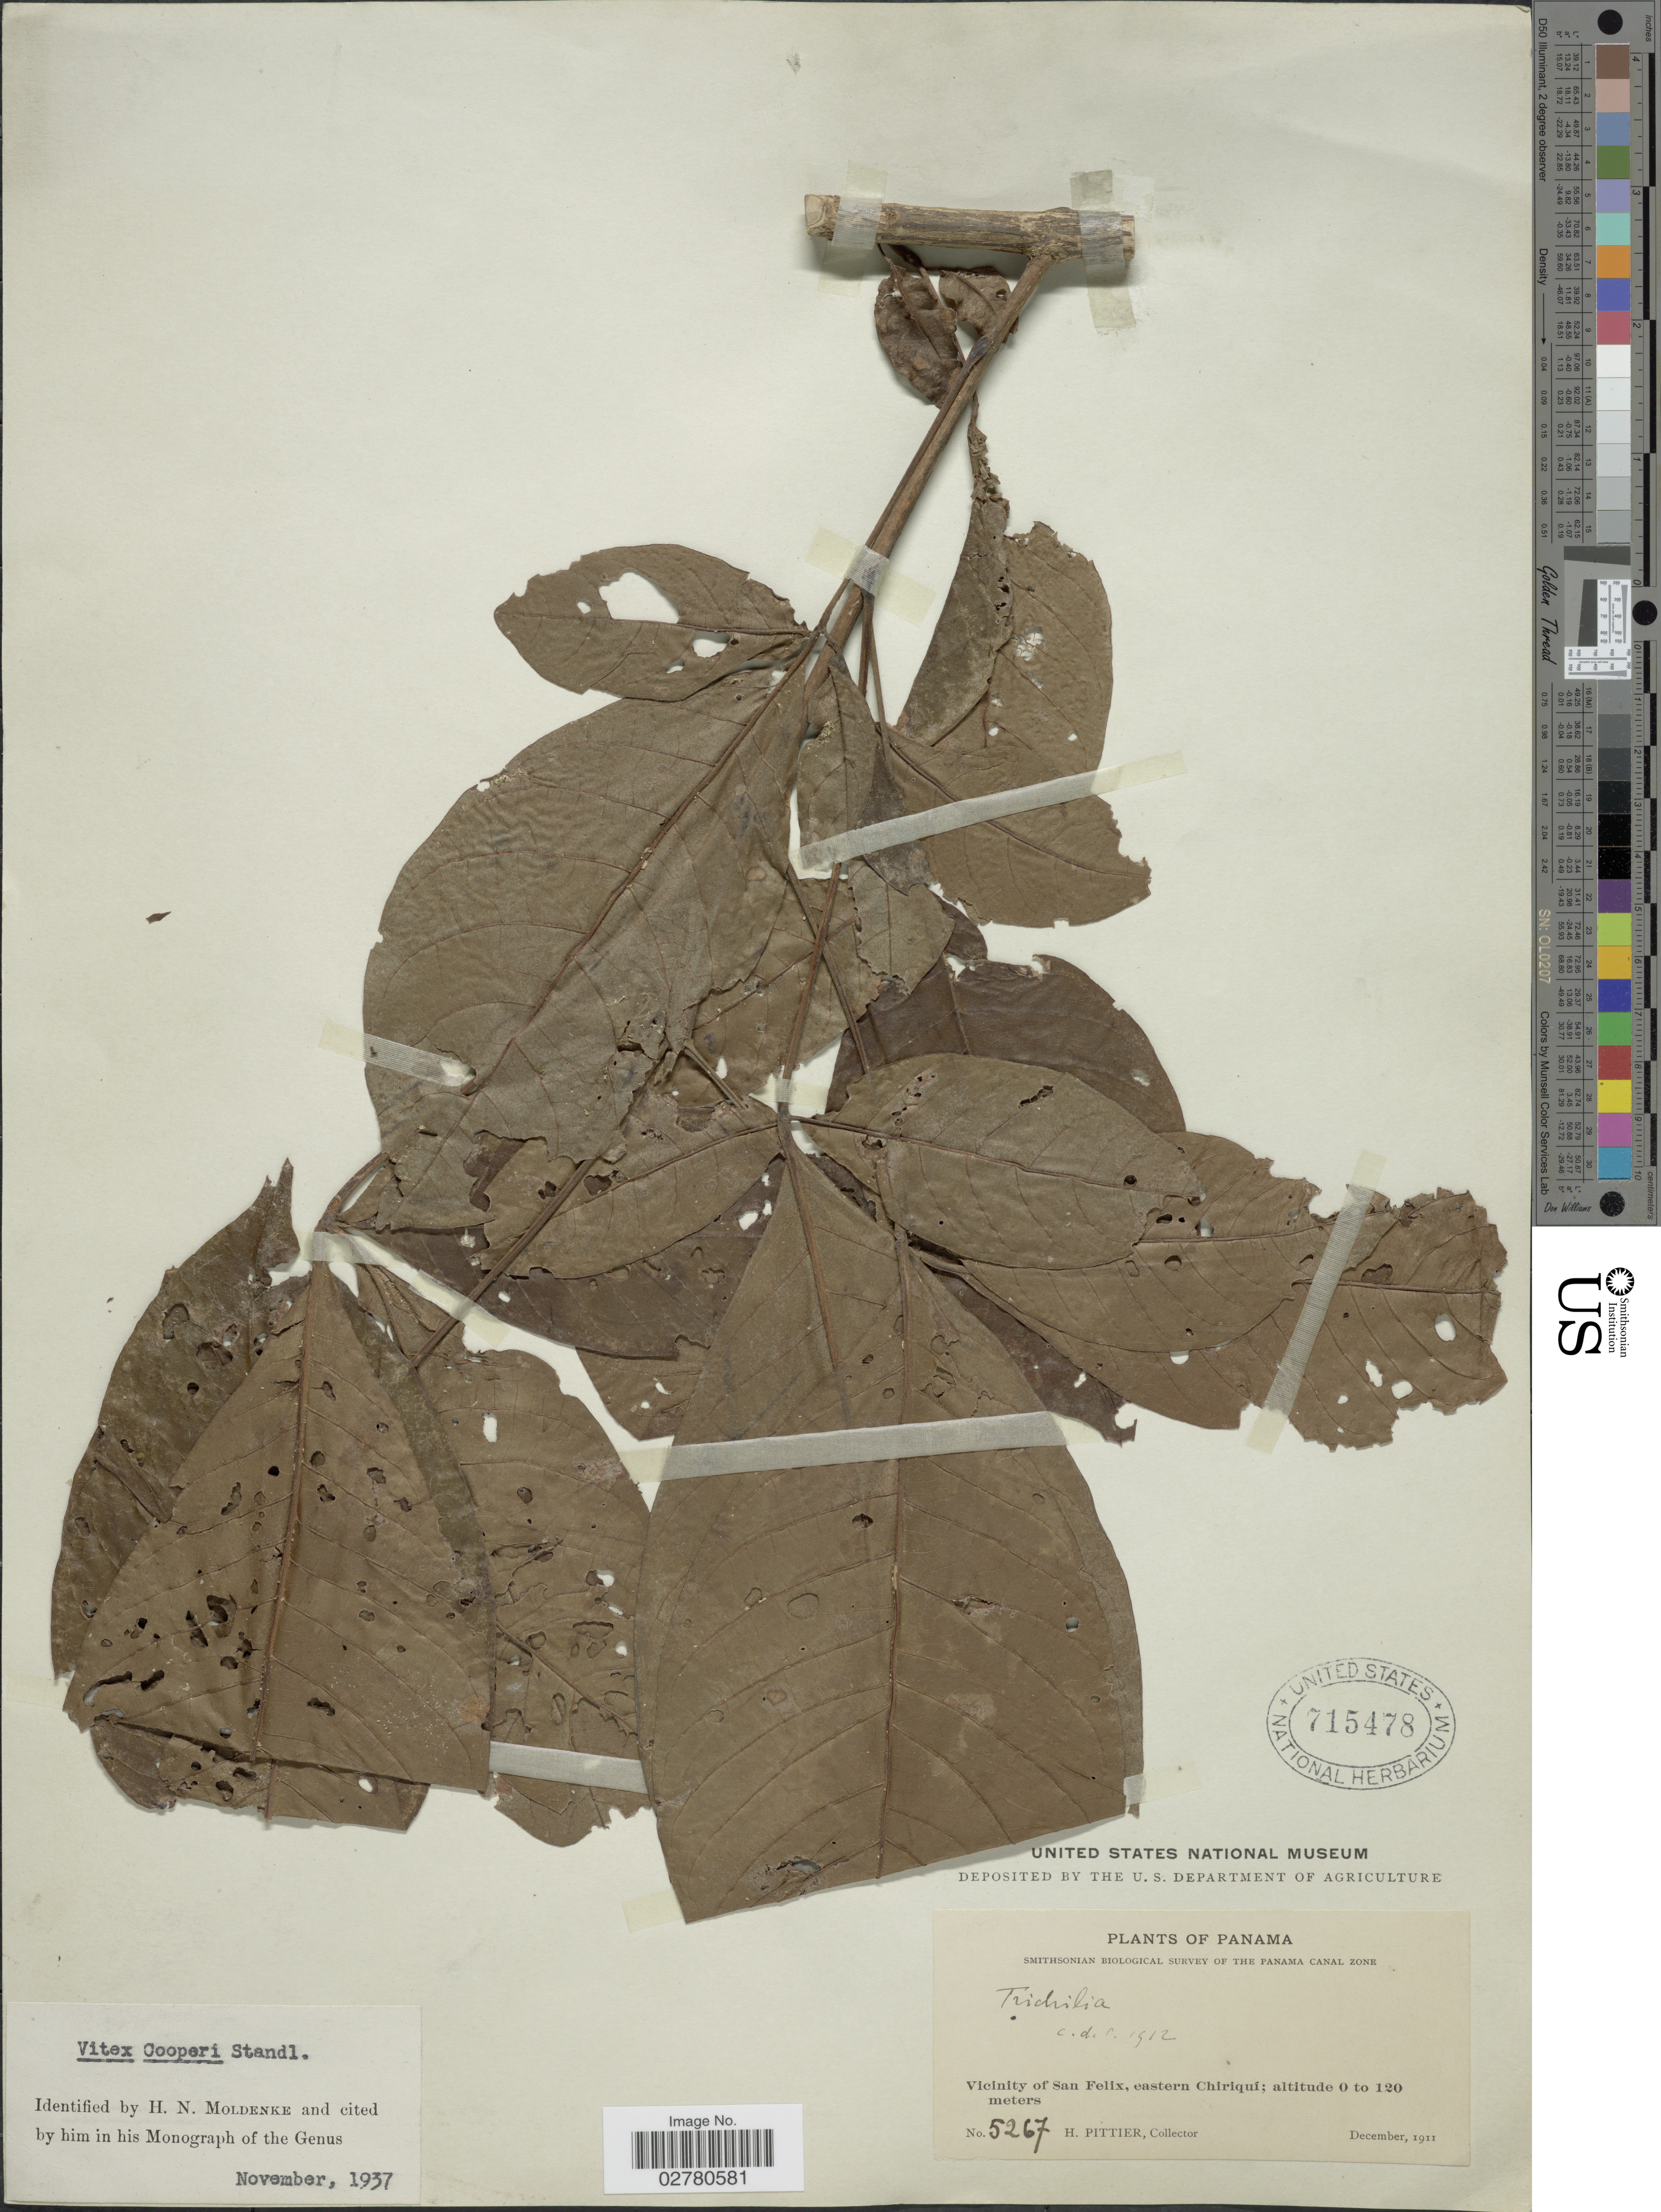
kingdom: Plantae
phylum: Tracheophyta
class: Magnoliopsida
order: Lamiales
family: Lamiaceae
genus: Vitex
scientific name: Vitex cooperi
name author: Standl.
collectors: H. F. Pittier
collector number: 5267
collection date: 1911-12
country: Panama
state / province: Chiriqui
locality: Vicinity of San Felix, eastern Chiriquí.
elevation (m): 0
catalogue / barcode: US 715478